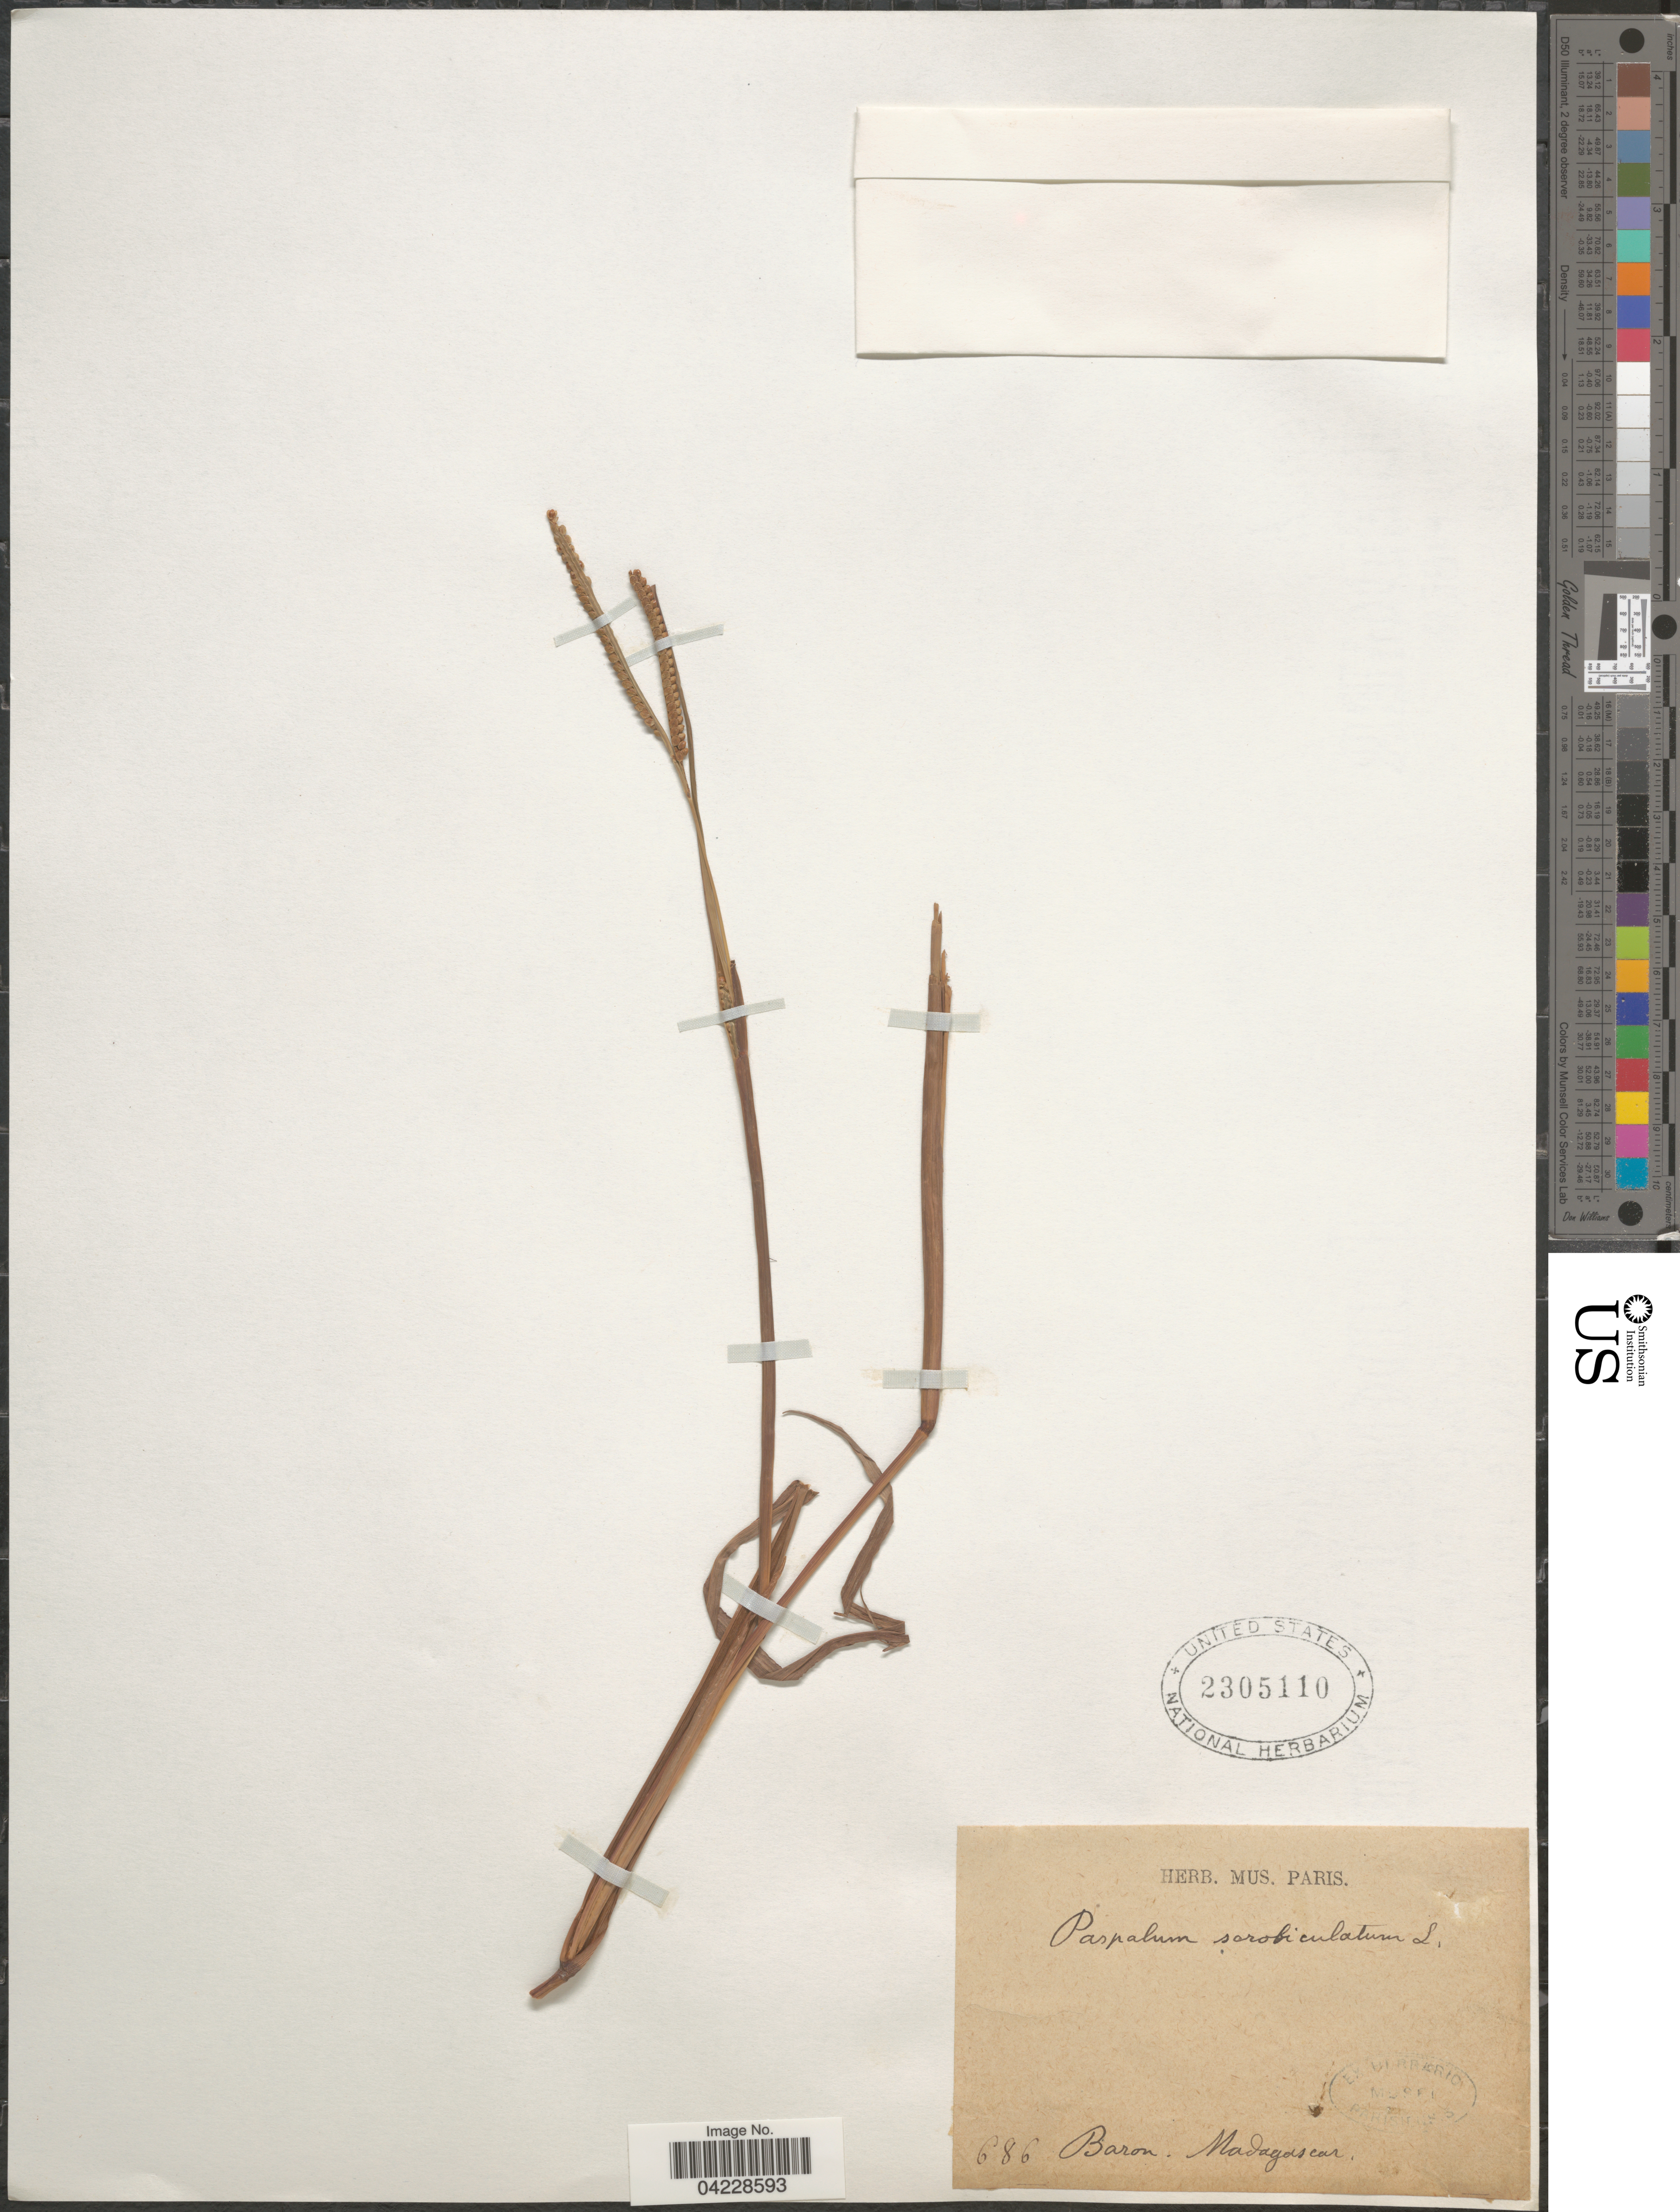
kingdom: Plantae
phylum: Tracheophyta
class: Liliopsida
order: Poales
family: Poaceae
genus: Paspalum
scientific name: Paspalum scrobiculatum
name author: L.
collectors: -. Baron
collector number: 686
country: Madagascar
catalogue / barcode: US 2305110